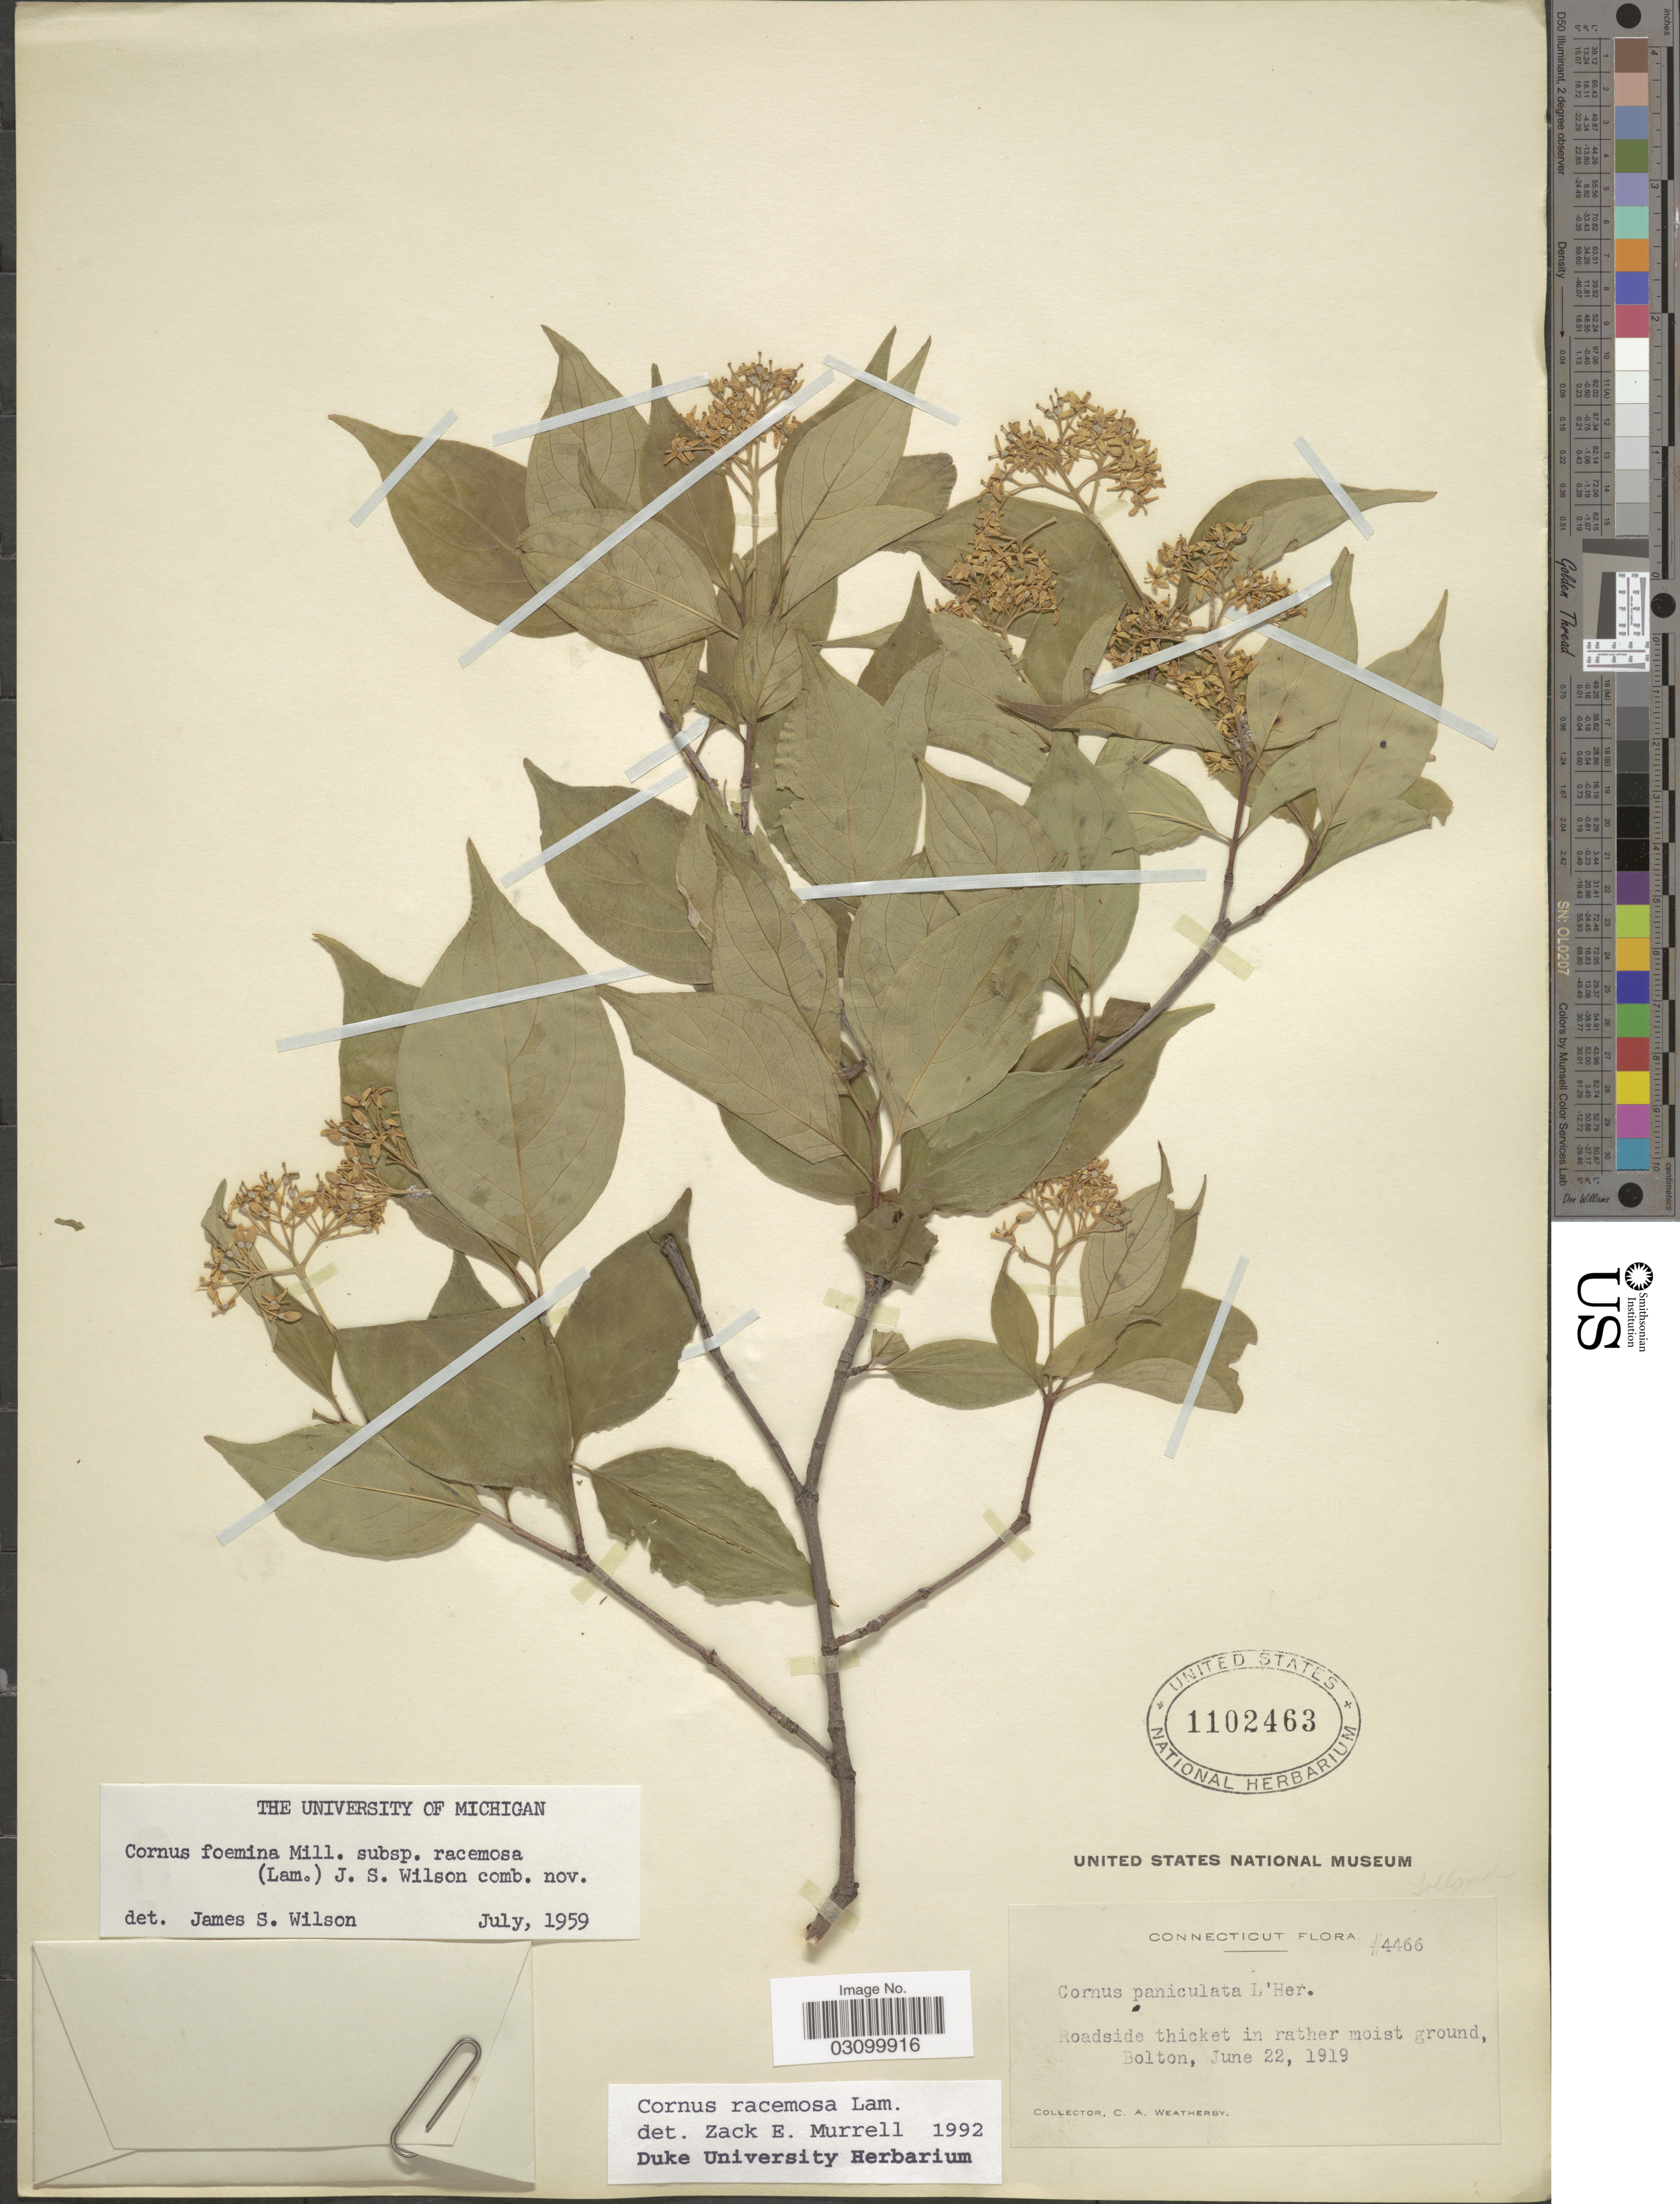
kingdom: Plantae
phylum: Tracheophyta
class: Magnoliopsida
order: Cornales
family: Cornaceae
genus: Cornus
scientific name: Cornus racemosa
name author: Lam.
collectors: C. A. Weatherby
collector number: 4466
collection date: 1919-06-22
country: United States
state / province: Connecticut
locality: Roadside thicket in rather moist ground, Bolton.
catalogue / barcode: US 1102463